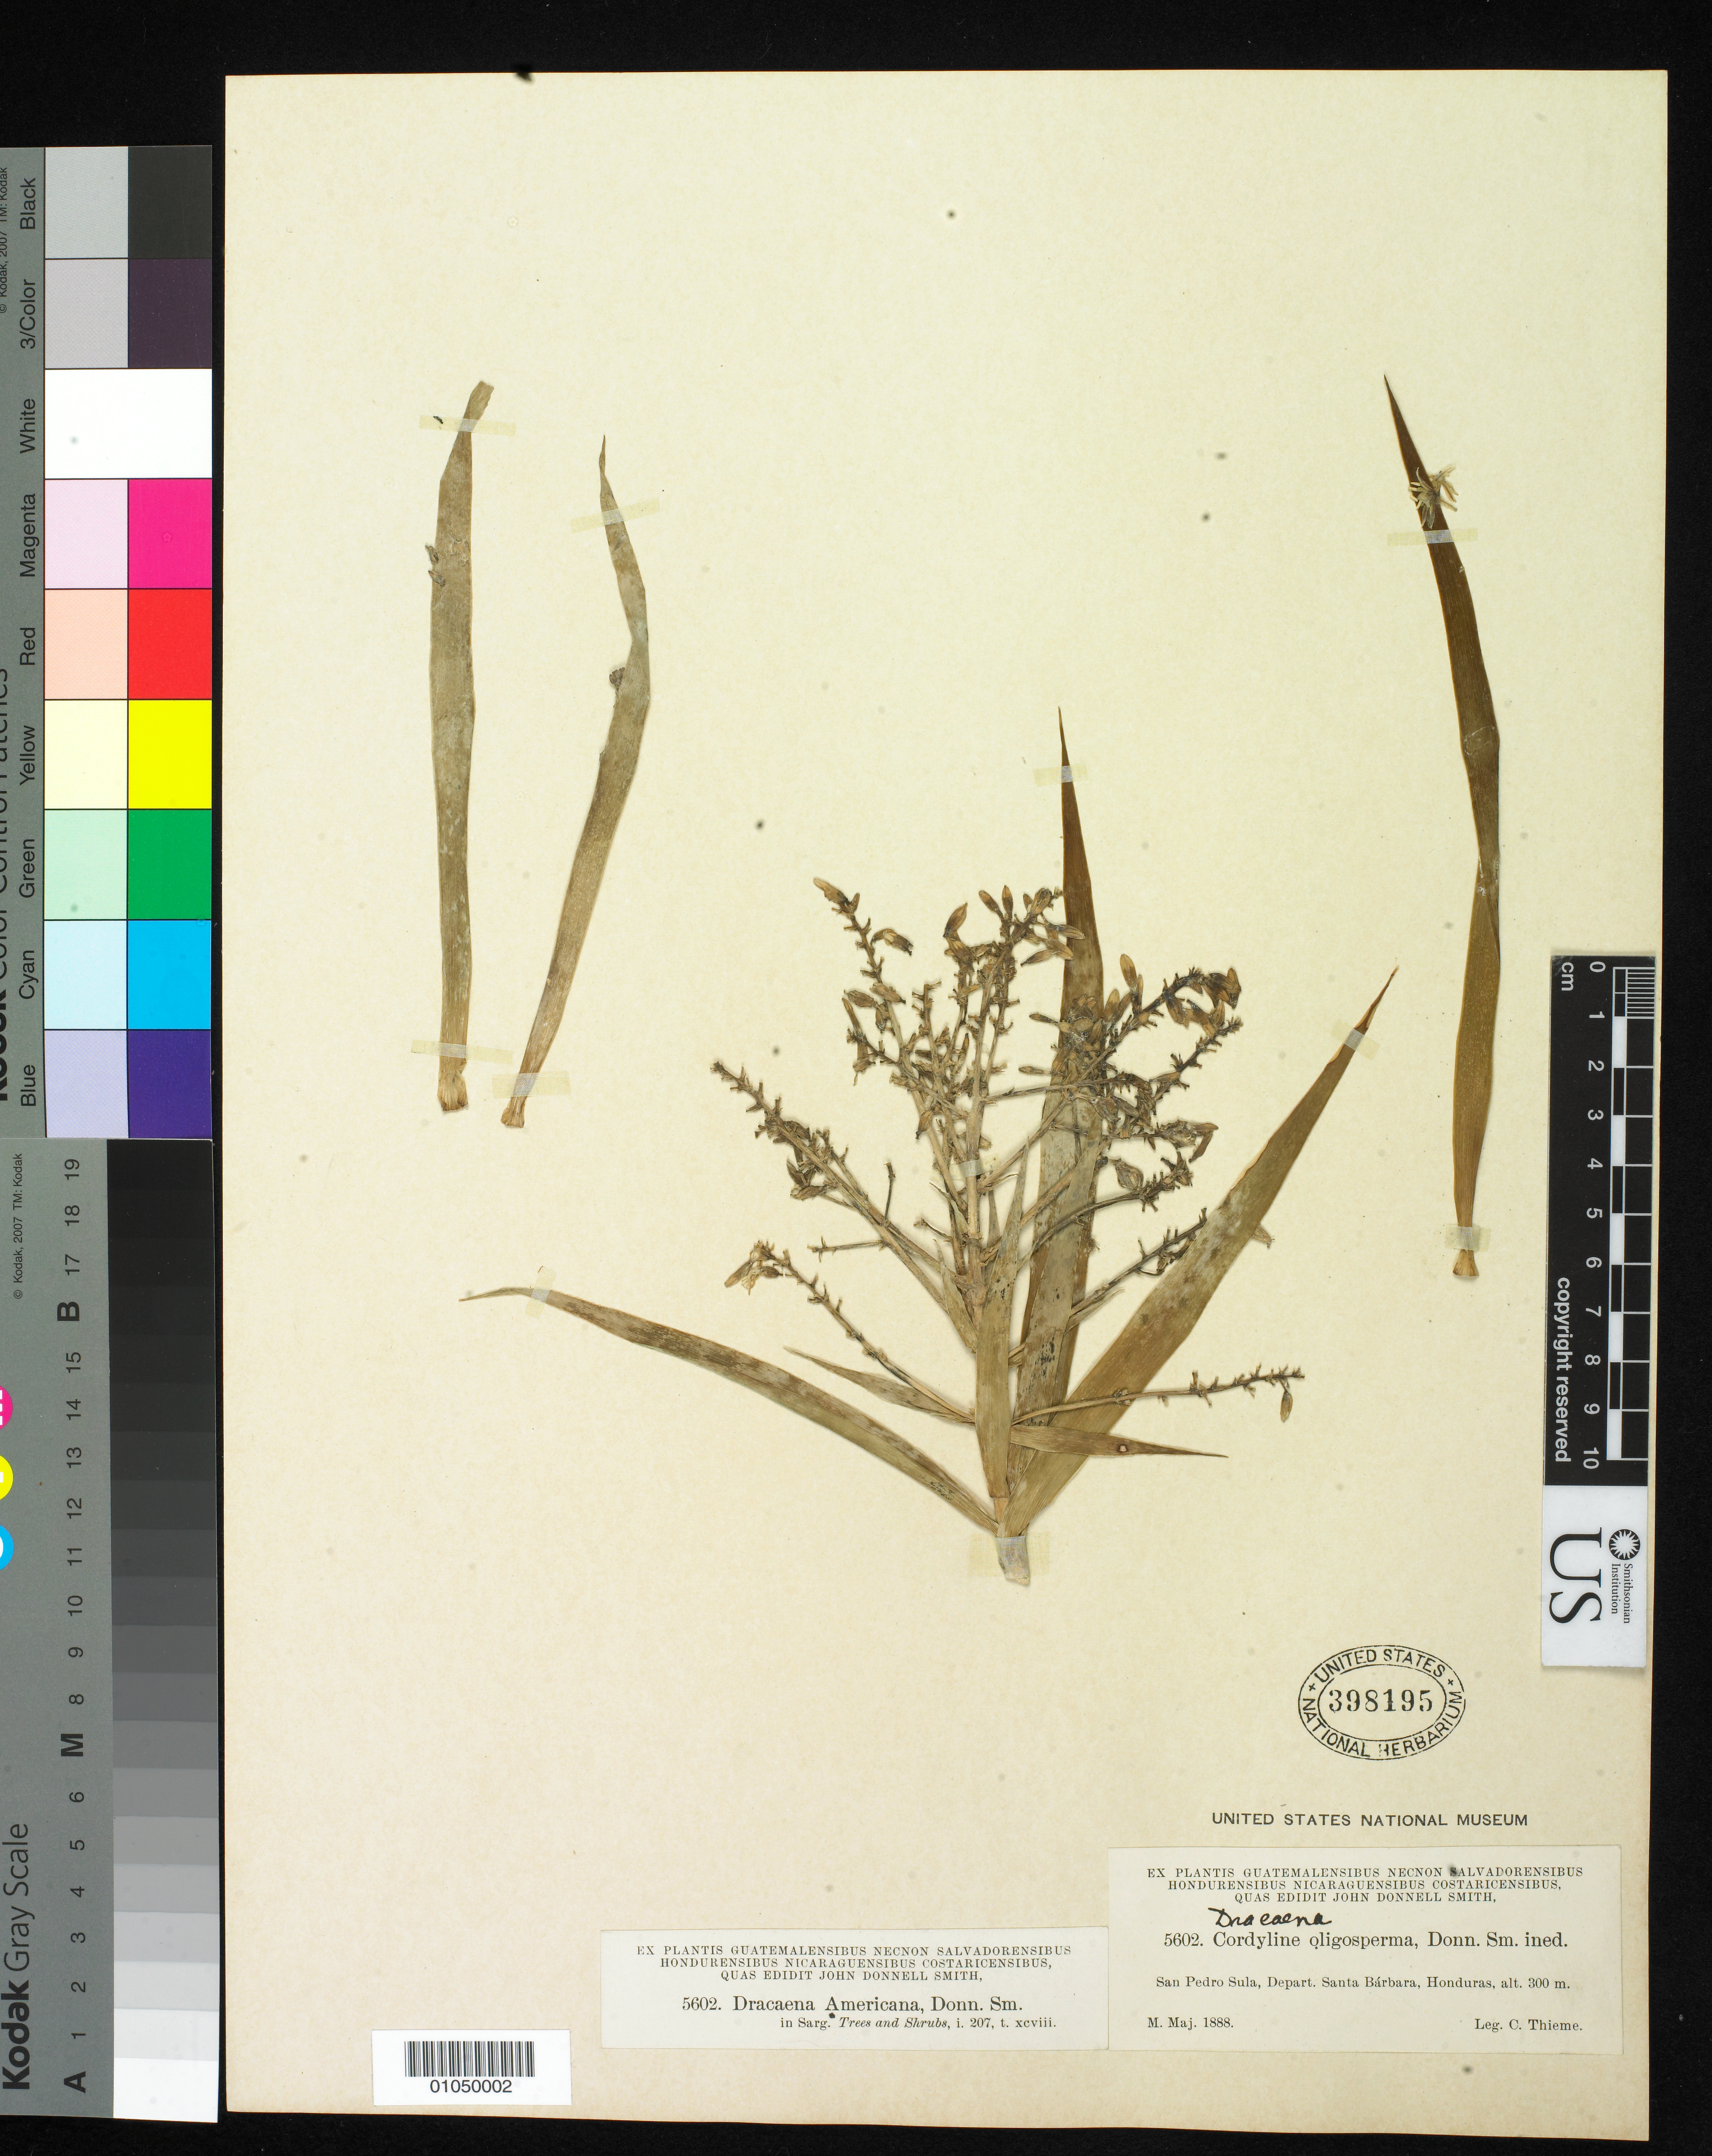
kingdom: Plantae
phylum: Tracheophyta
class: Liliopsida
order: Asparagales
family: Asparagaceae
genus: Dracaena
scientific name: Dracaena americana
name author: Donn. Sm. in Sarg.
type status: Isolectotype; Isosyntype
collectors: C. Thieme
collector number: J.D.S. 5602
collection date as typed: May 1888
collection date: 1888-05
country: Honduras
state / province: Santa Bárbara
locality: San Pedro Sula.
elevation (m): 300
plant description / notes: Note that Thieme "5602" (as numbered by Donnell Smith) includes 3 different collections by Thieme, made on 3 different dates; protologue only cites collection of May 1888.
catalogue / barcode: US 398195